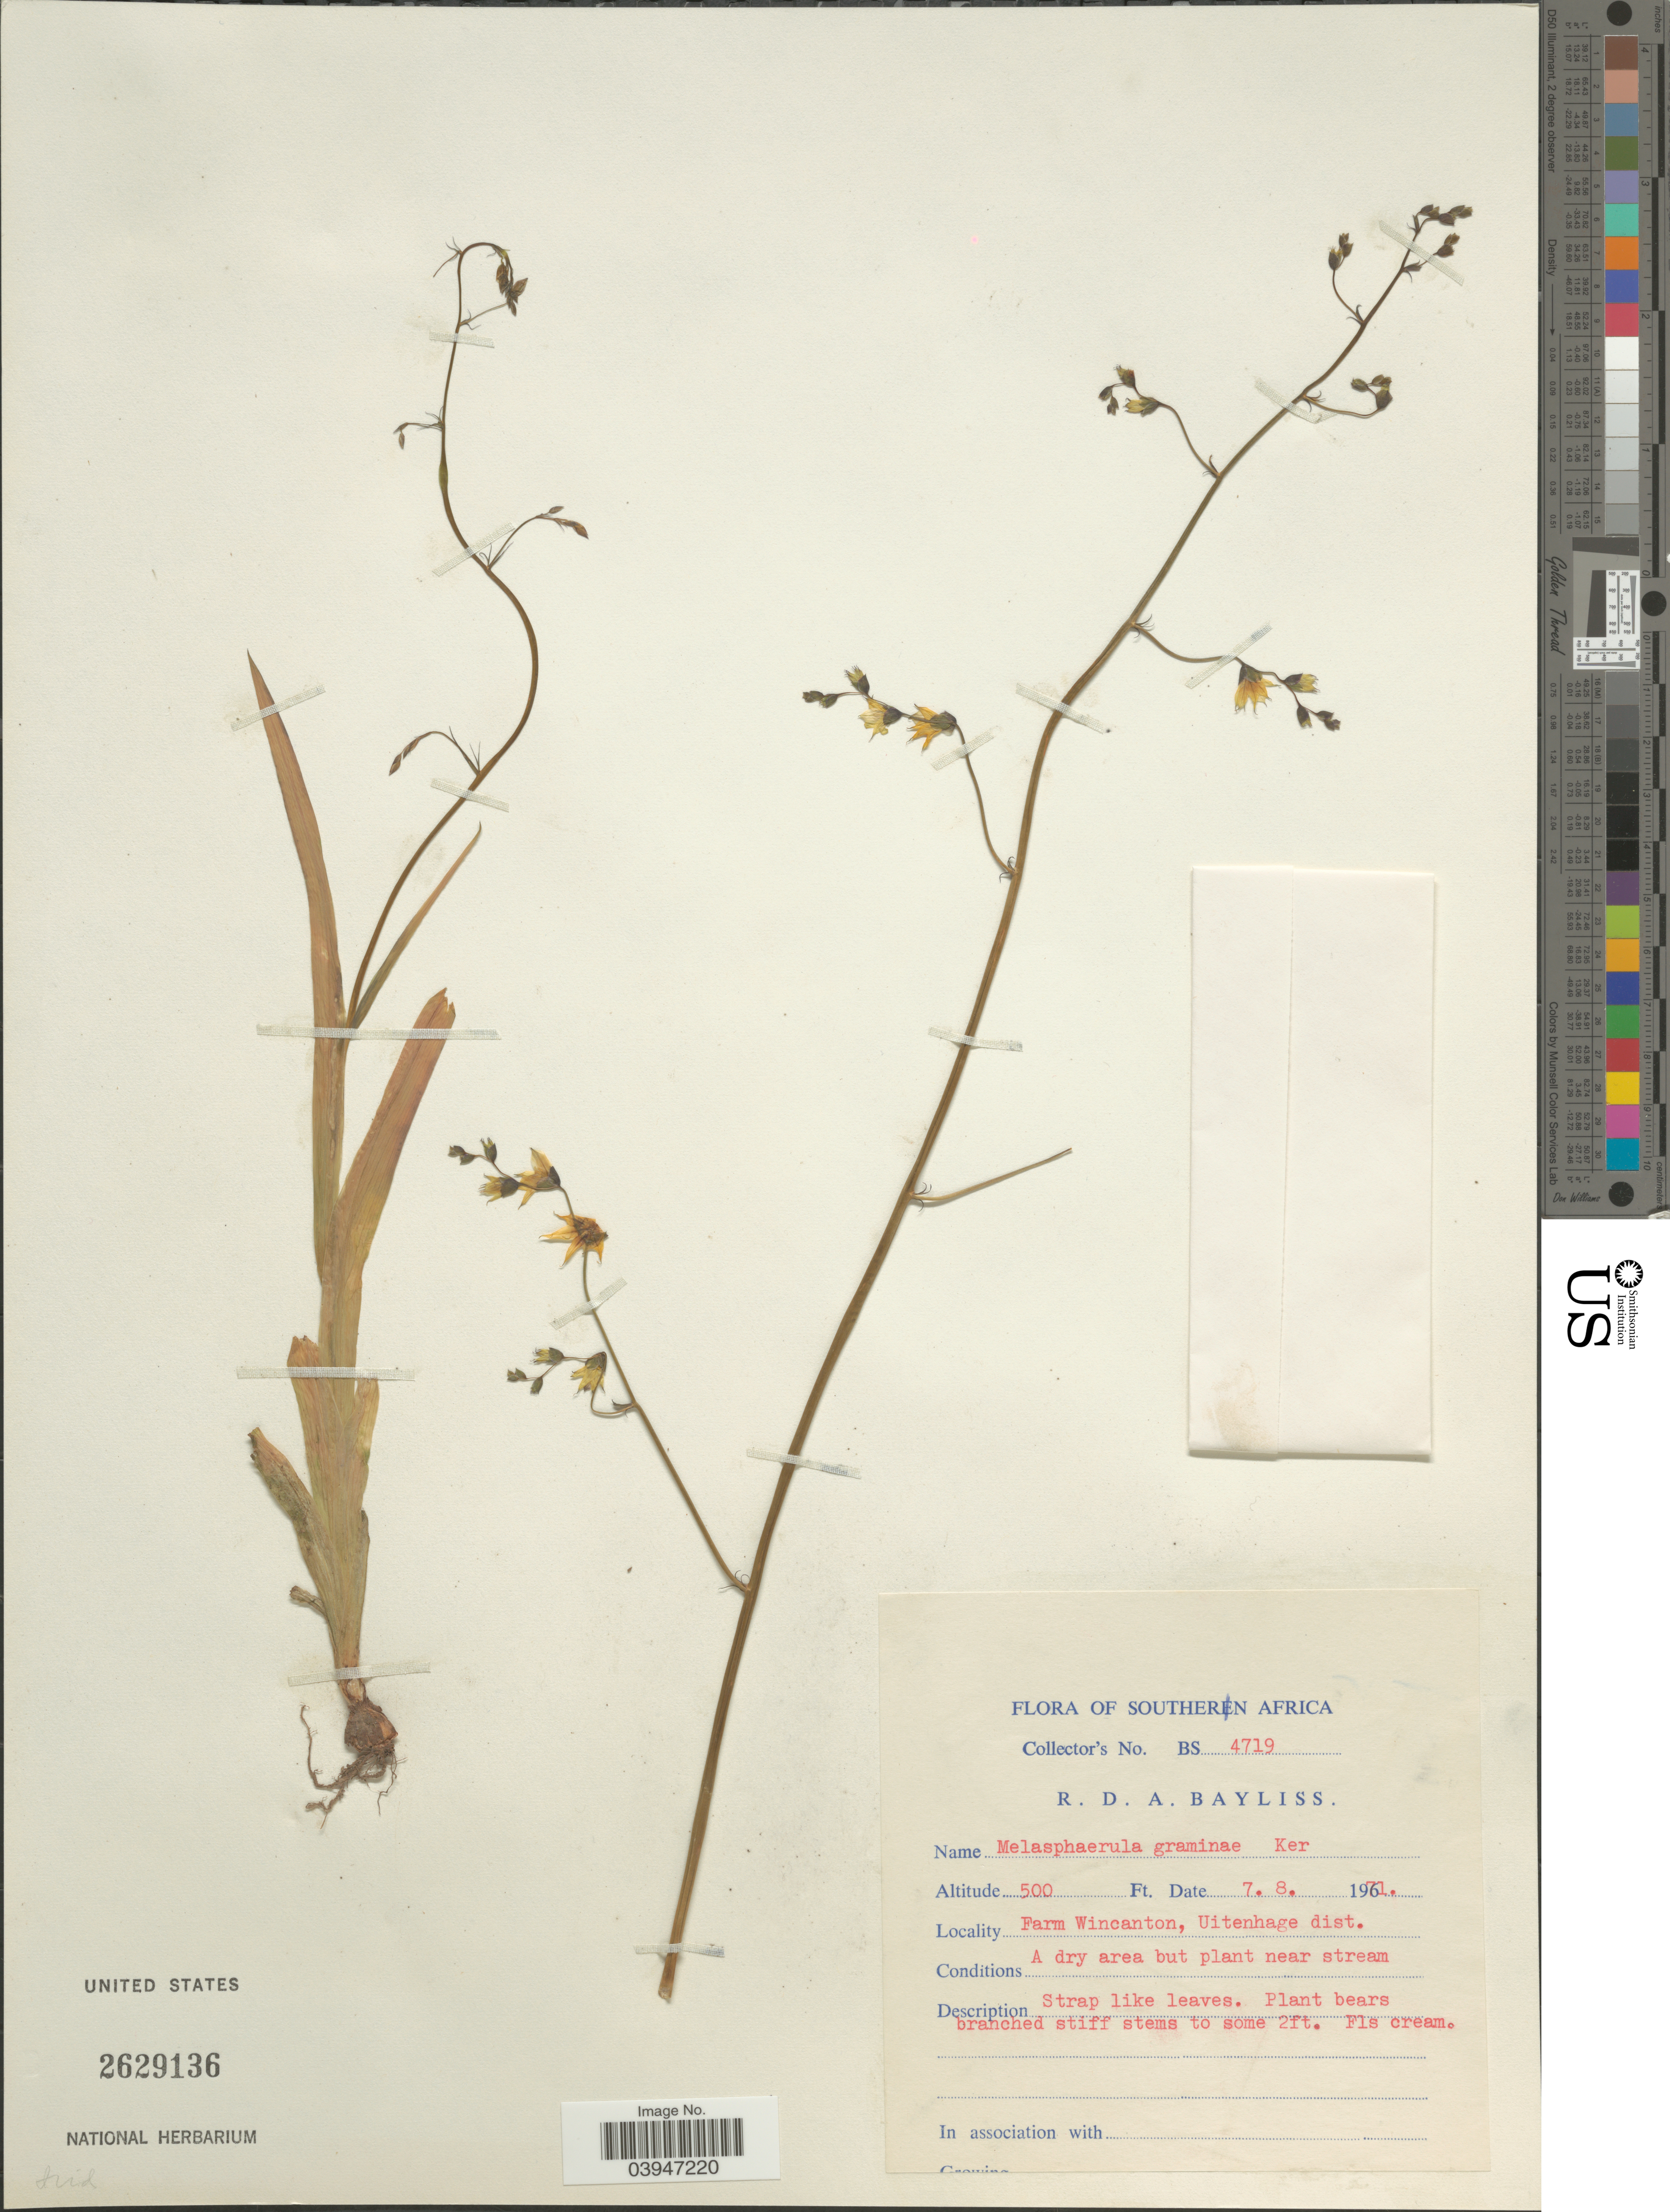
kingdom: Plantae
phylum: Tracheophyta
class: Liliopsida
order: Asparagales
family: Iridaceae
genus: Melasphaerula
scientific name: Melasphaerula graminea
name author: (L. f.) Ker Gawl.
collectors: R. Bayliss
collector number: BS 4719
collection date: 1971-08-07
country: South Africa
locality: Southern Africa. Farm Wincanton, Uitenhage dist.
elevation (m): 152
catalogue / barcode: US 2629136